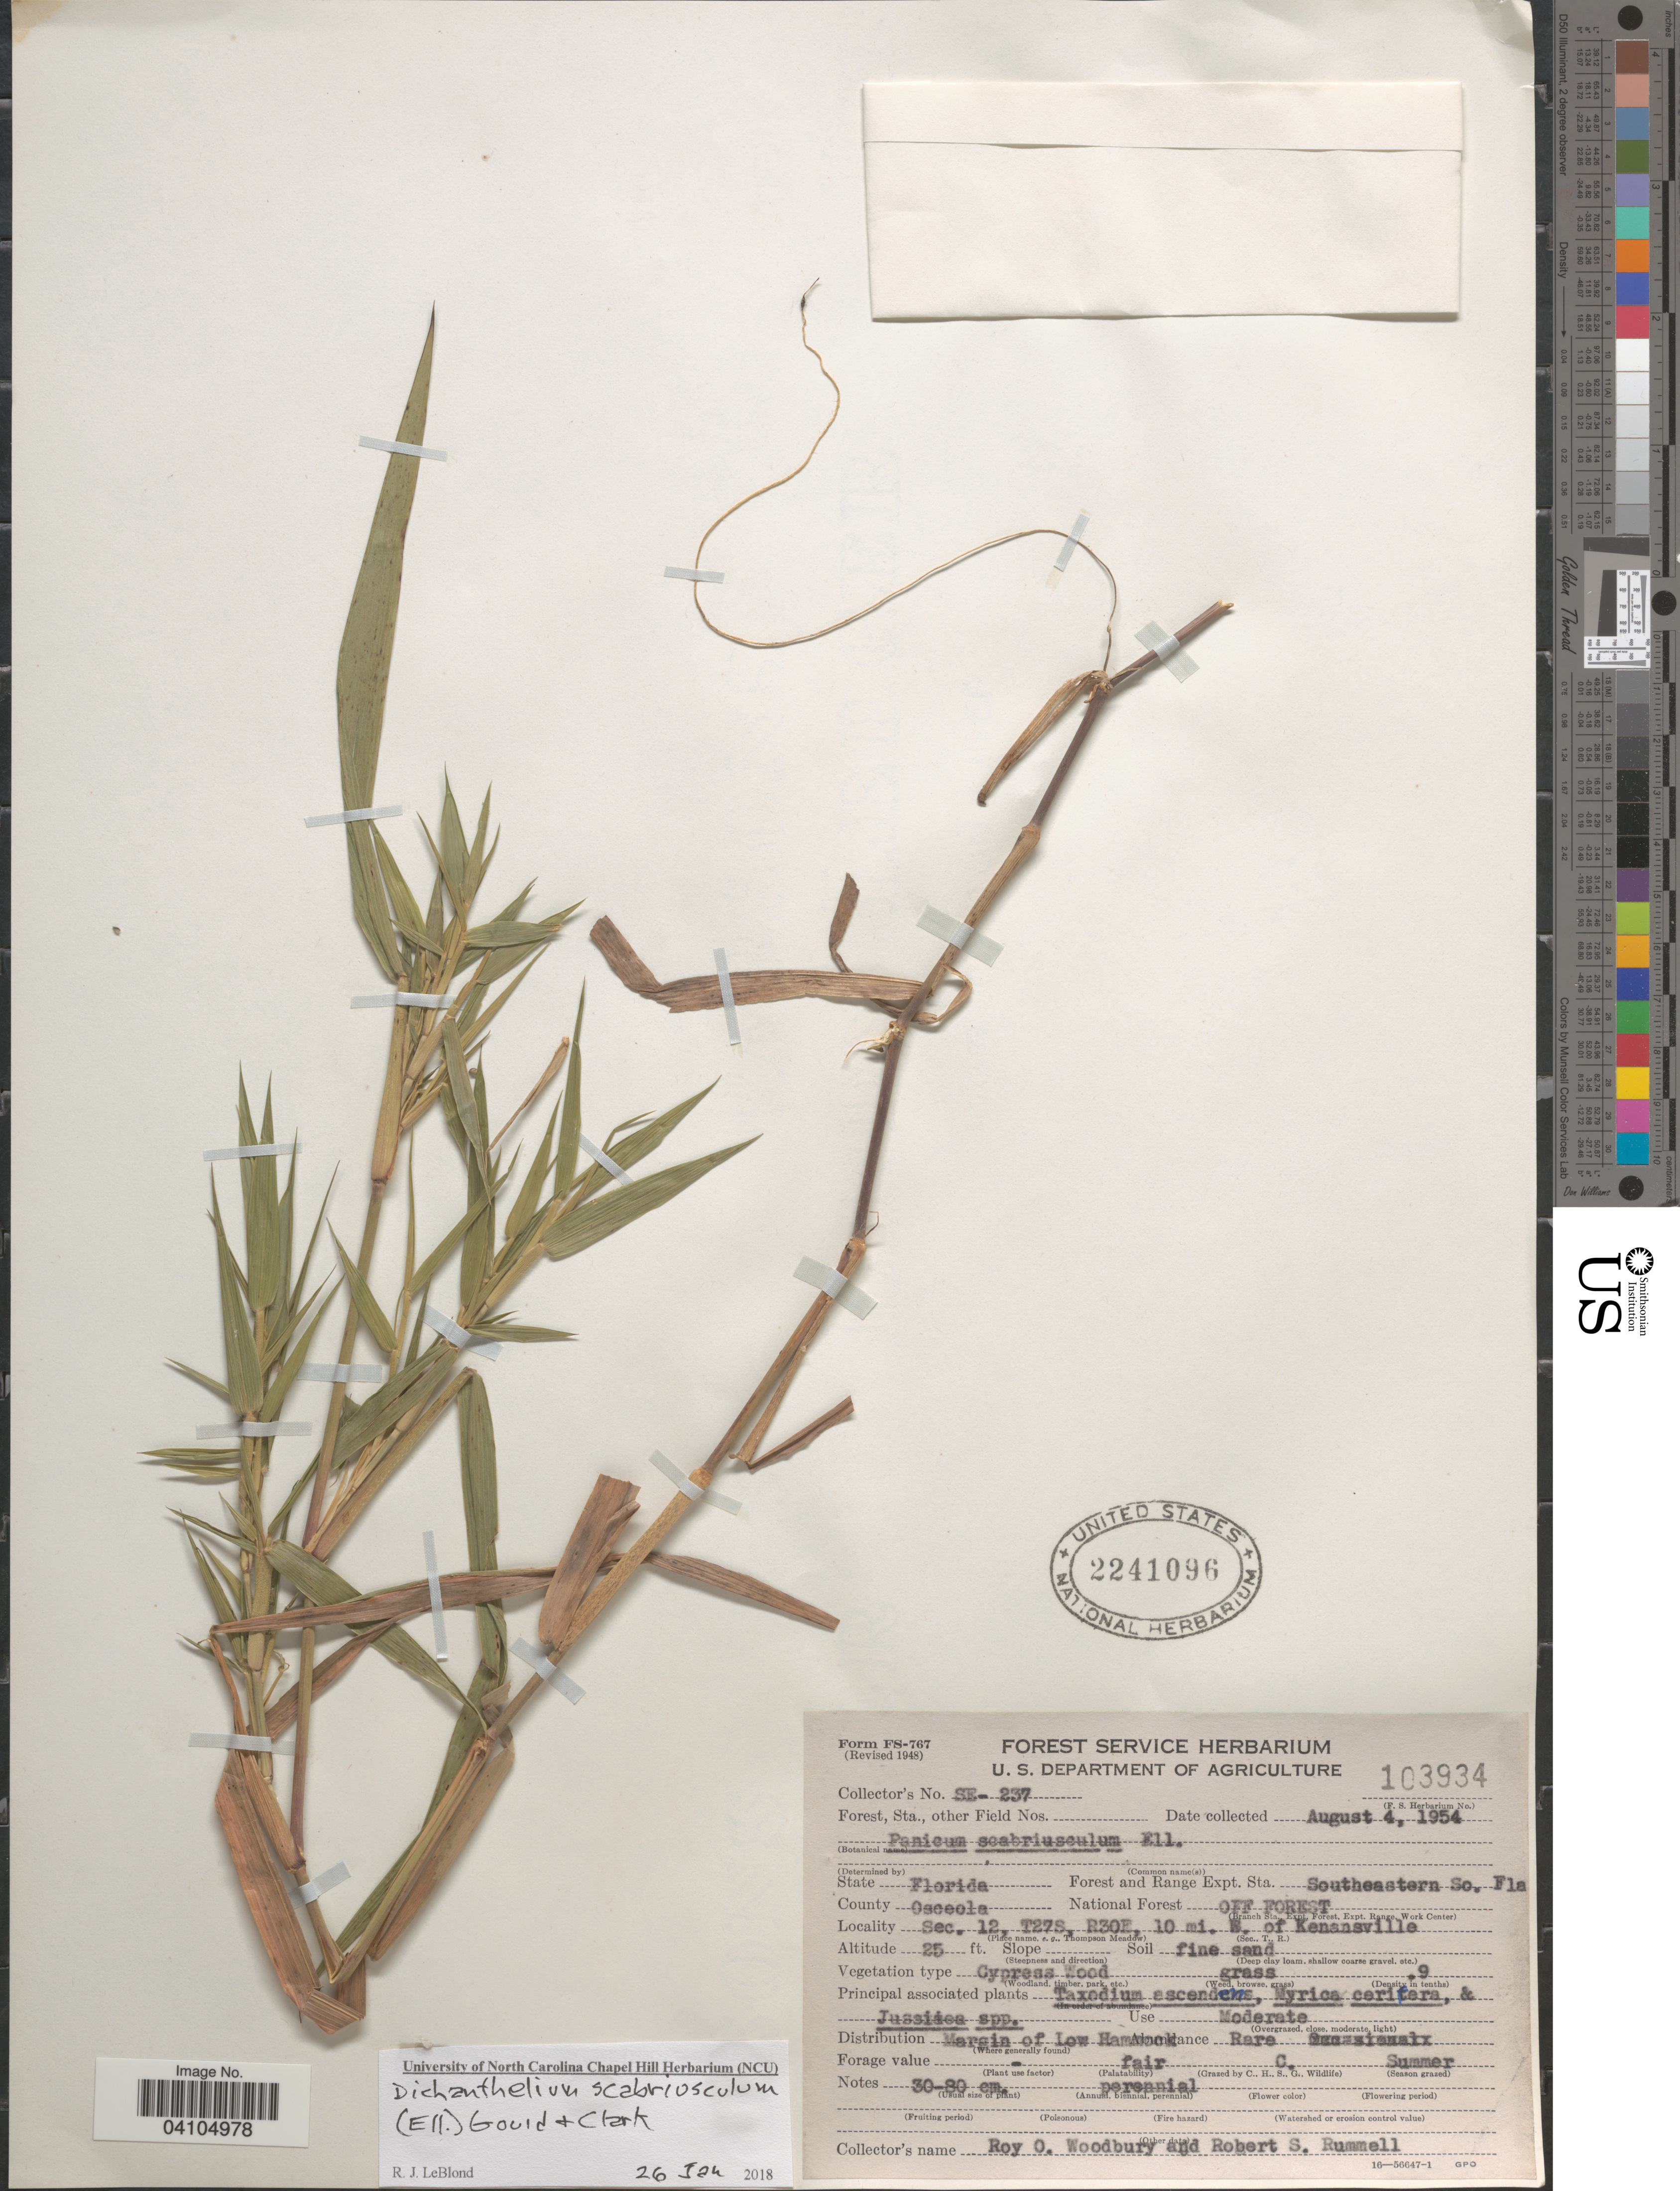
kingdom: Plantae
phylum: Tracheophyta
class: Liliopsida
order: Poales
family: Poaceae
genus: Dichanthelium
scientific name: Dichanthelium scabriusculum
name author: (Elliott) Gould & C.A. Clark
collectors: R. Woodbury & R. Rummell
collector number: SE-237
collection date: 1954-08-04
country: United States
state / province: Florida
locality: Forest and Range Expt. Sta. Southeastern So. Fla. County Osceola. National Forest off forest. Sec. 12, T27S, R30E, 10 mi. E. of Kenansville.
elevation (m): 8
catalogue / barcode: US 2241096